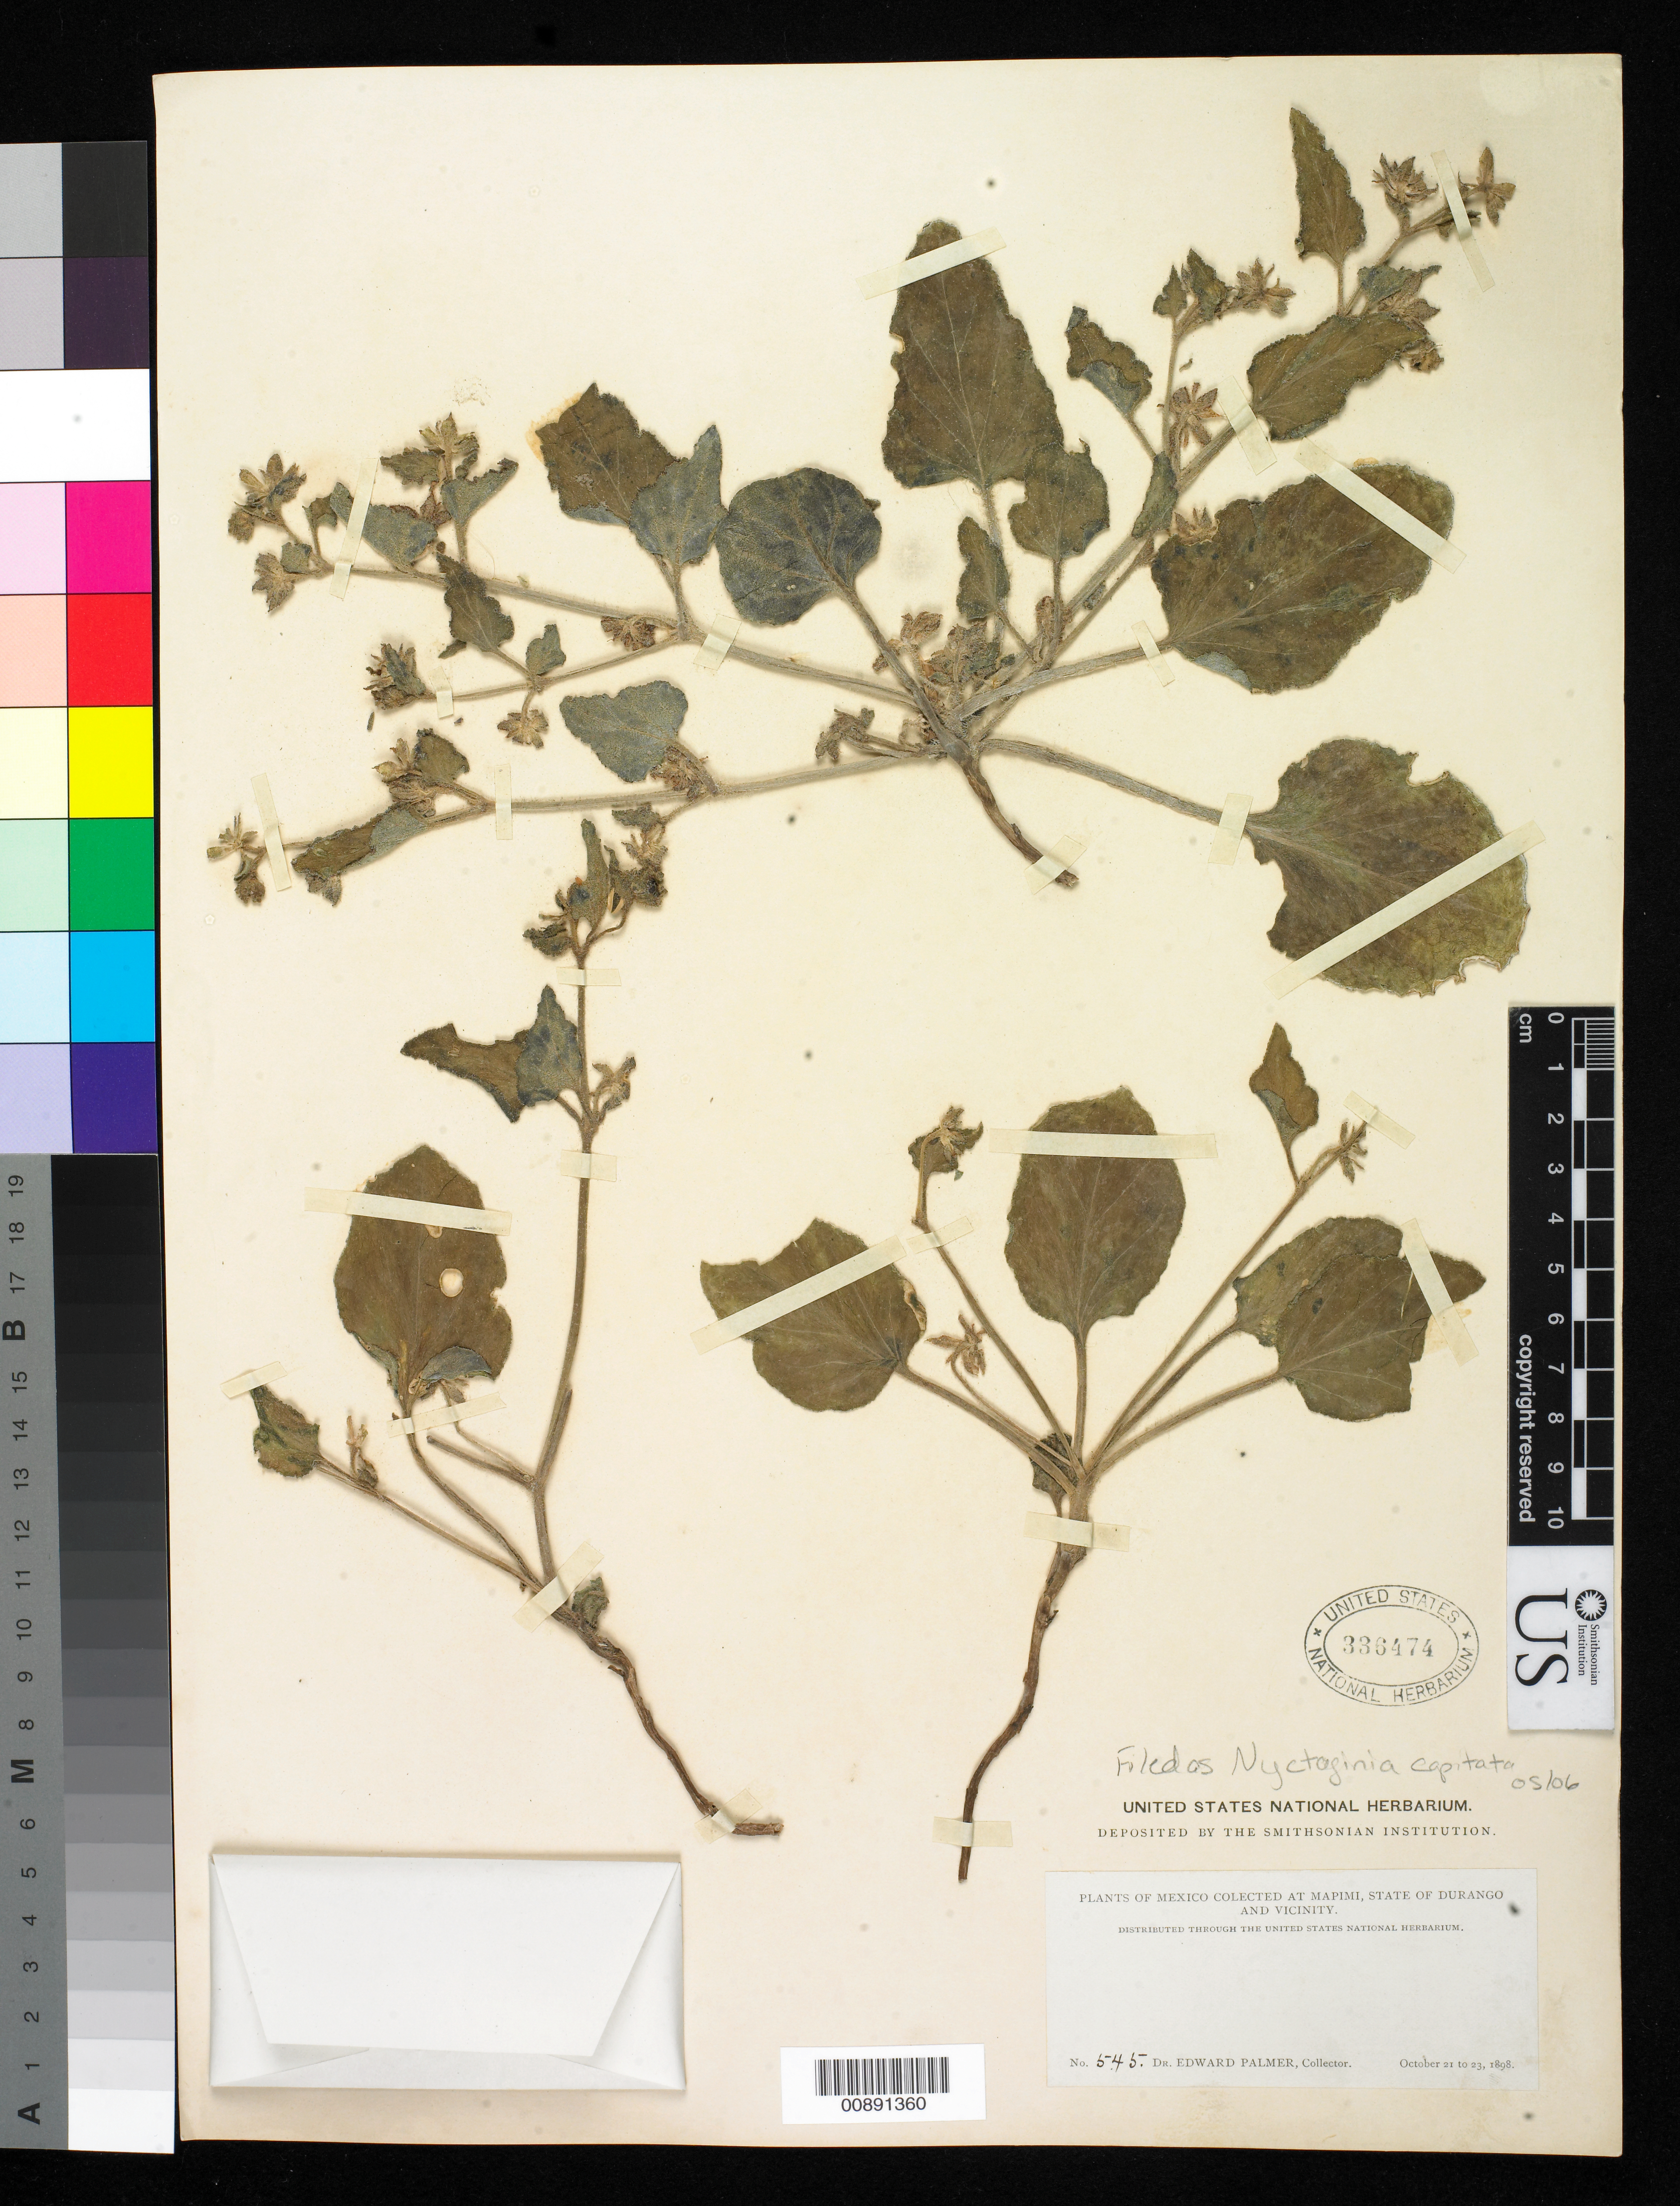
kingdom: Plantae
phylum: Tracheophyta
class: Magnoliopsida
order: Caryophyllales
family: Nyctaginaceae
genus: Nyctaginia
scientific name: Nyctaginia capitata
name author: Choisy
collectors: E. Palmer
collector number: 545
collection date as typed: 21 Oct 1898 to 23 Oct 1898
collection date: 1898-10-21/1898-10-23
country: Mexico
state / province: Durango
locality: Mapimi, Durango and vicinity.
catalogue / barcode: US 336474